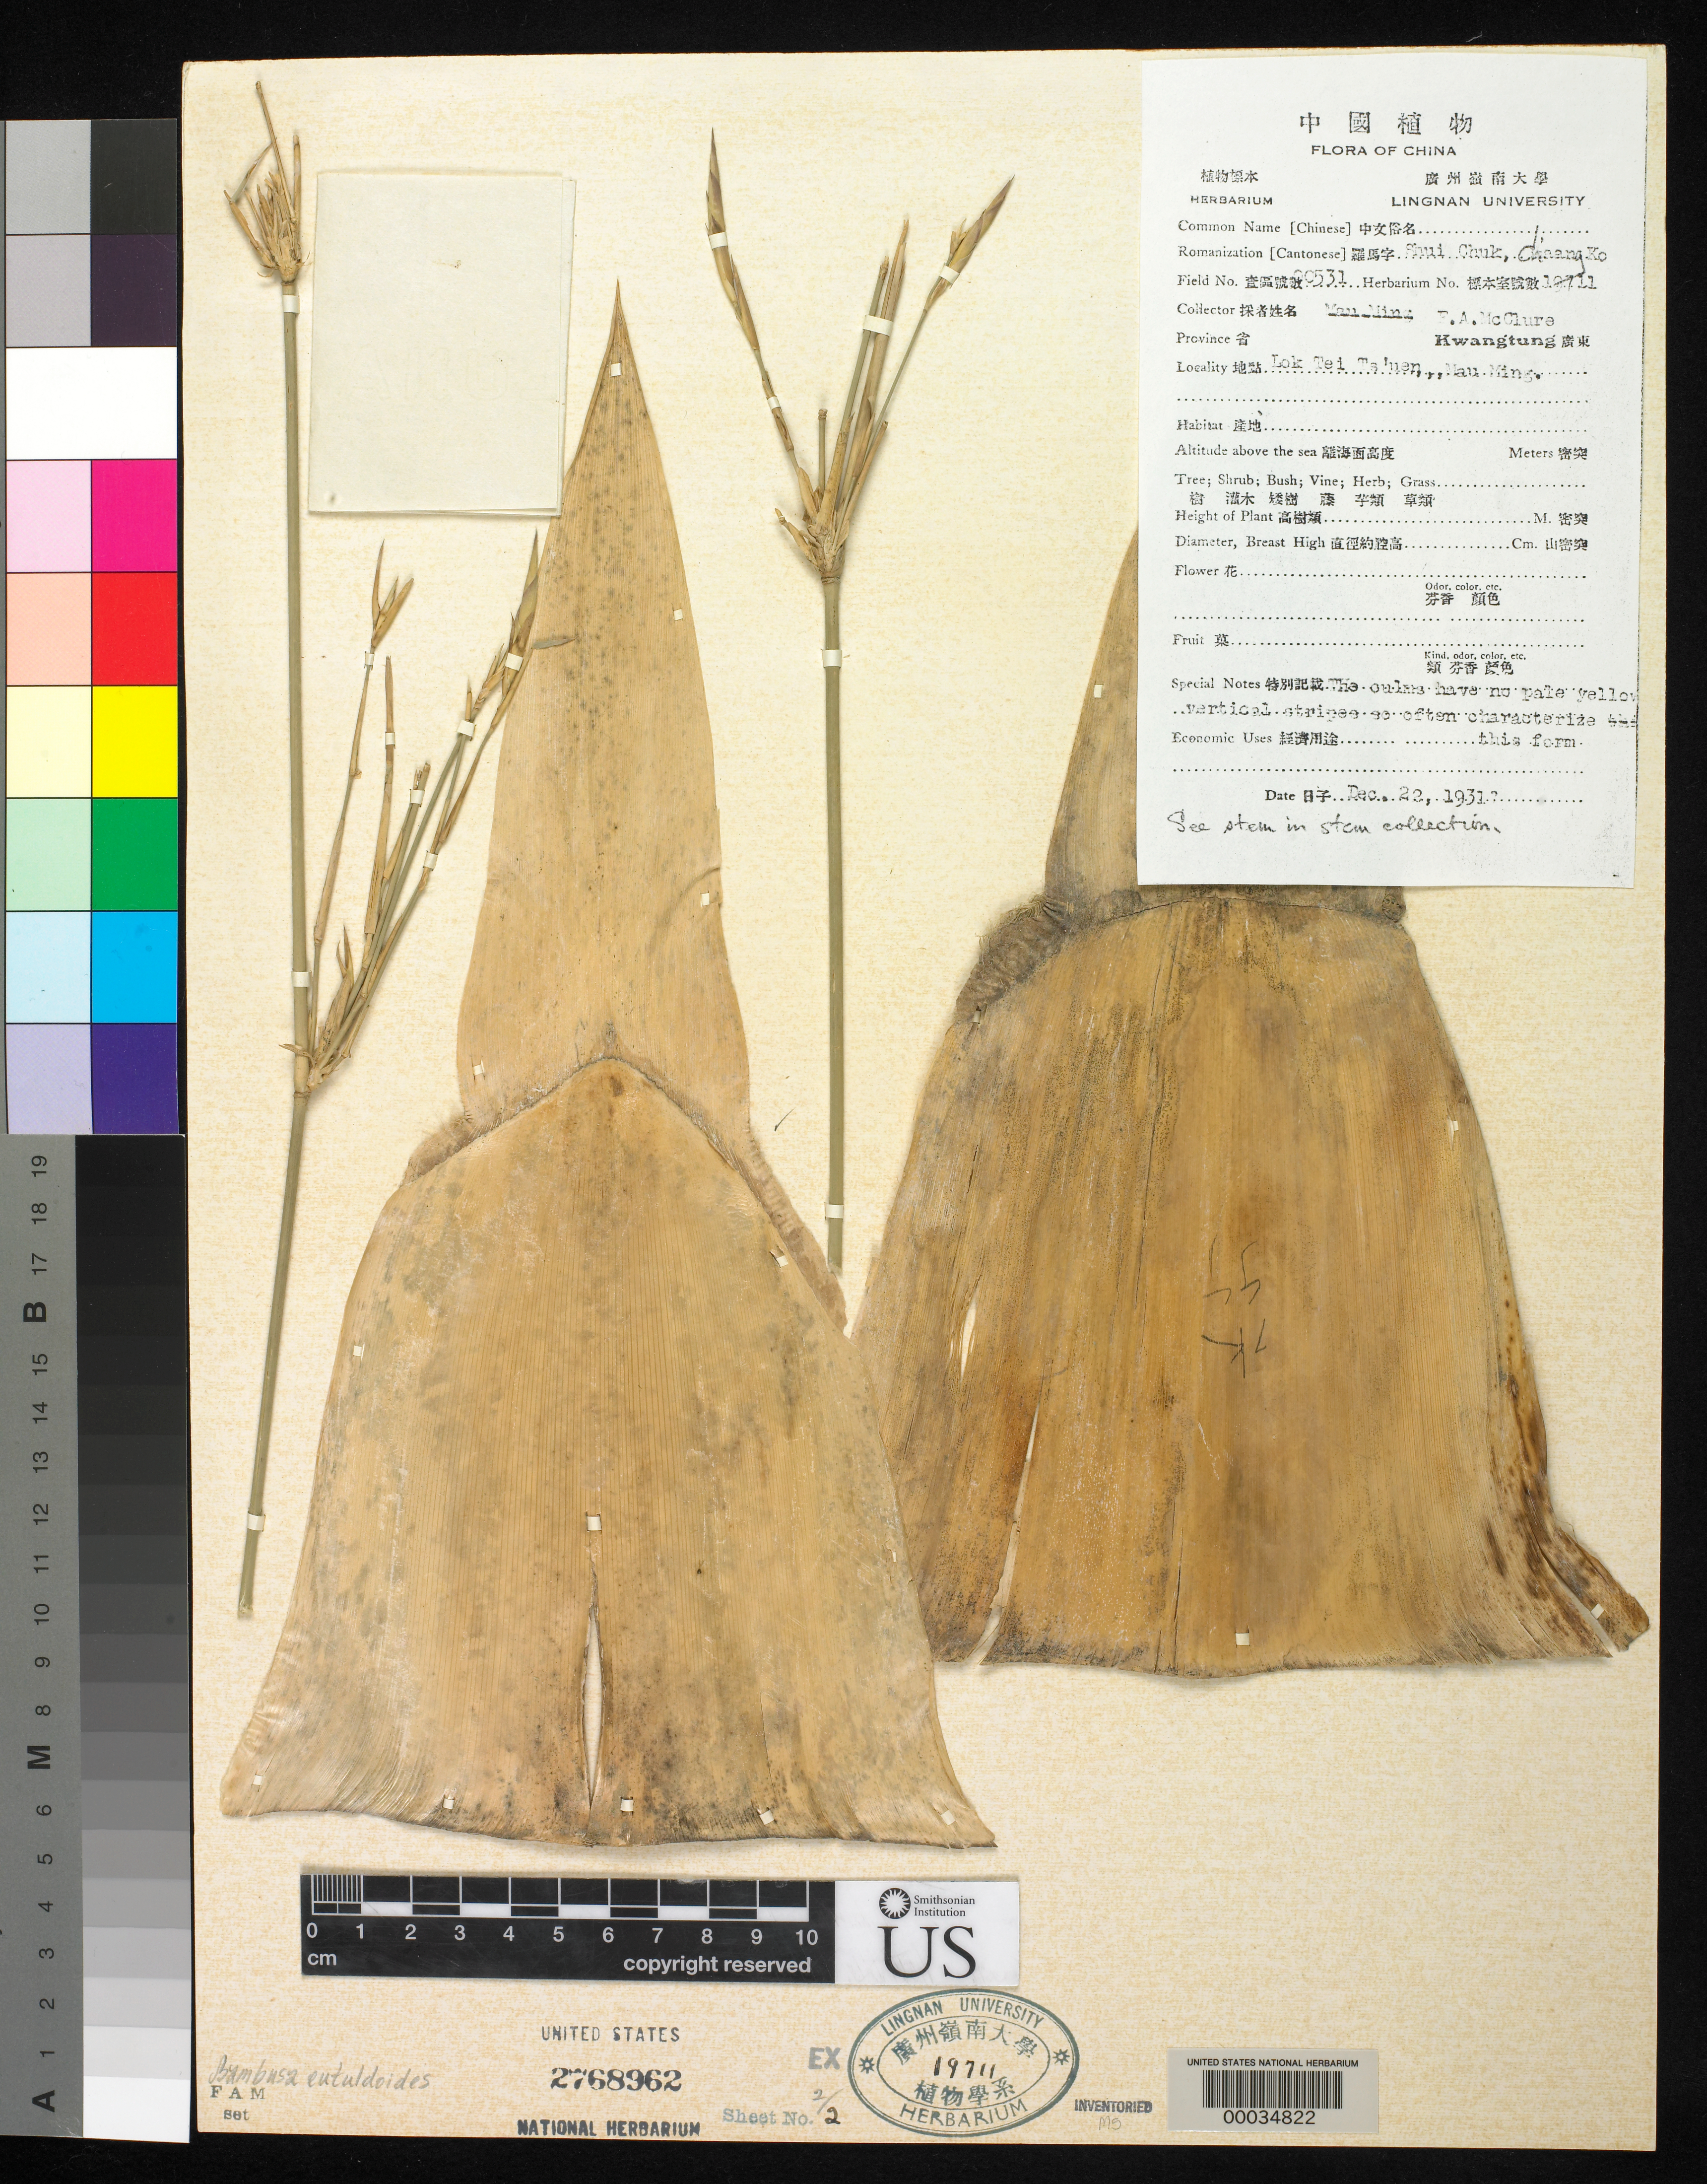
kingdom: Plantae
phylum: Tracheophyta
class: Liliopsida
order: Poales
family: Poaceae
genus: Bambusa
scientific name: Bambusa eutuldoides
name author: McClure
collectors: F. A. McClure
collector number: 531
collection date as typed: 22 Dec 1931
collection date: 1931-12-22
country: China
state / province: Guangdong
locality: Lok tei ts'uen, Mau Ming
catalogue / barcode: US 2768962